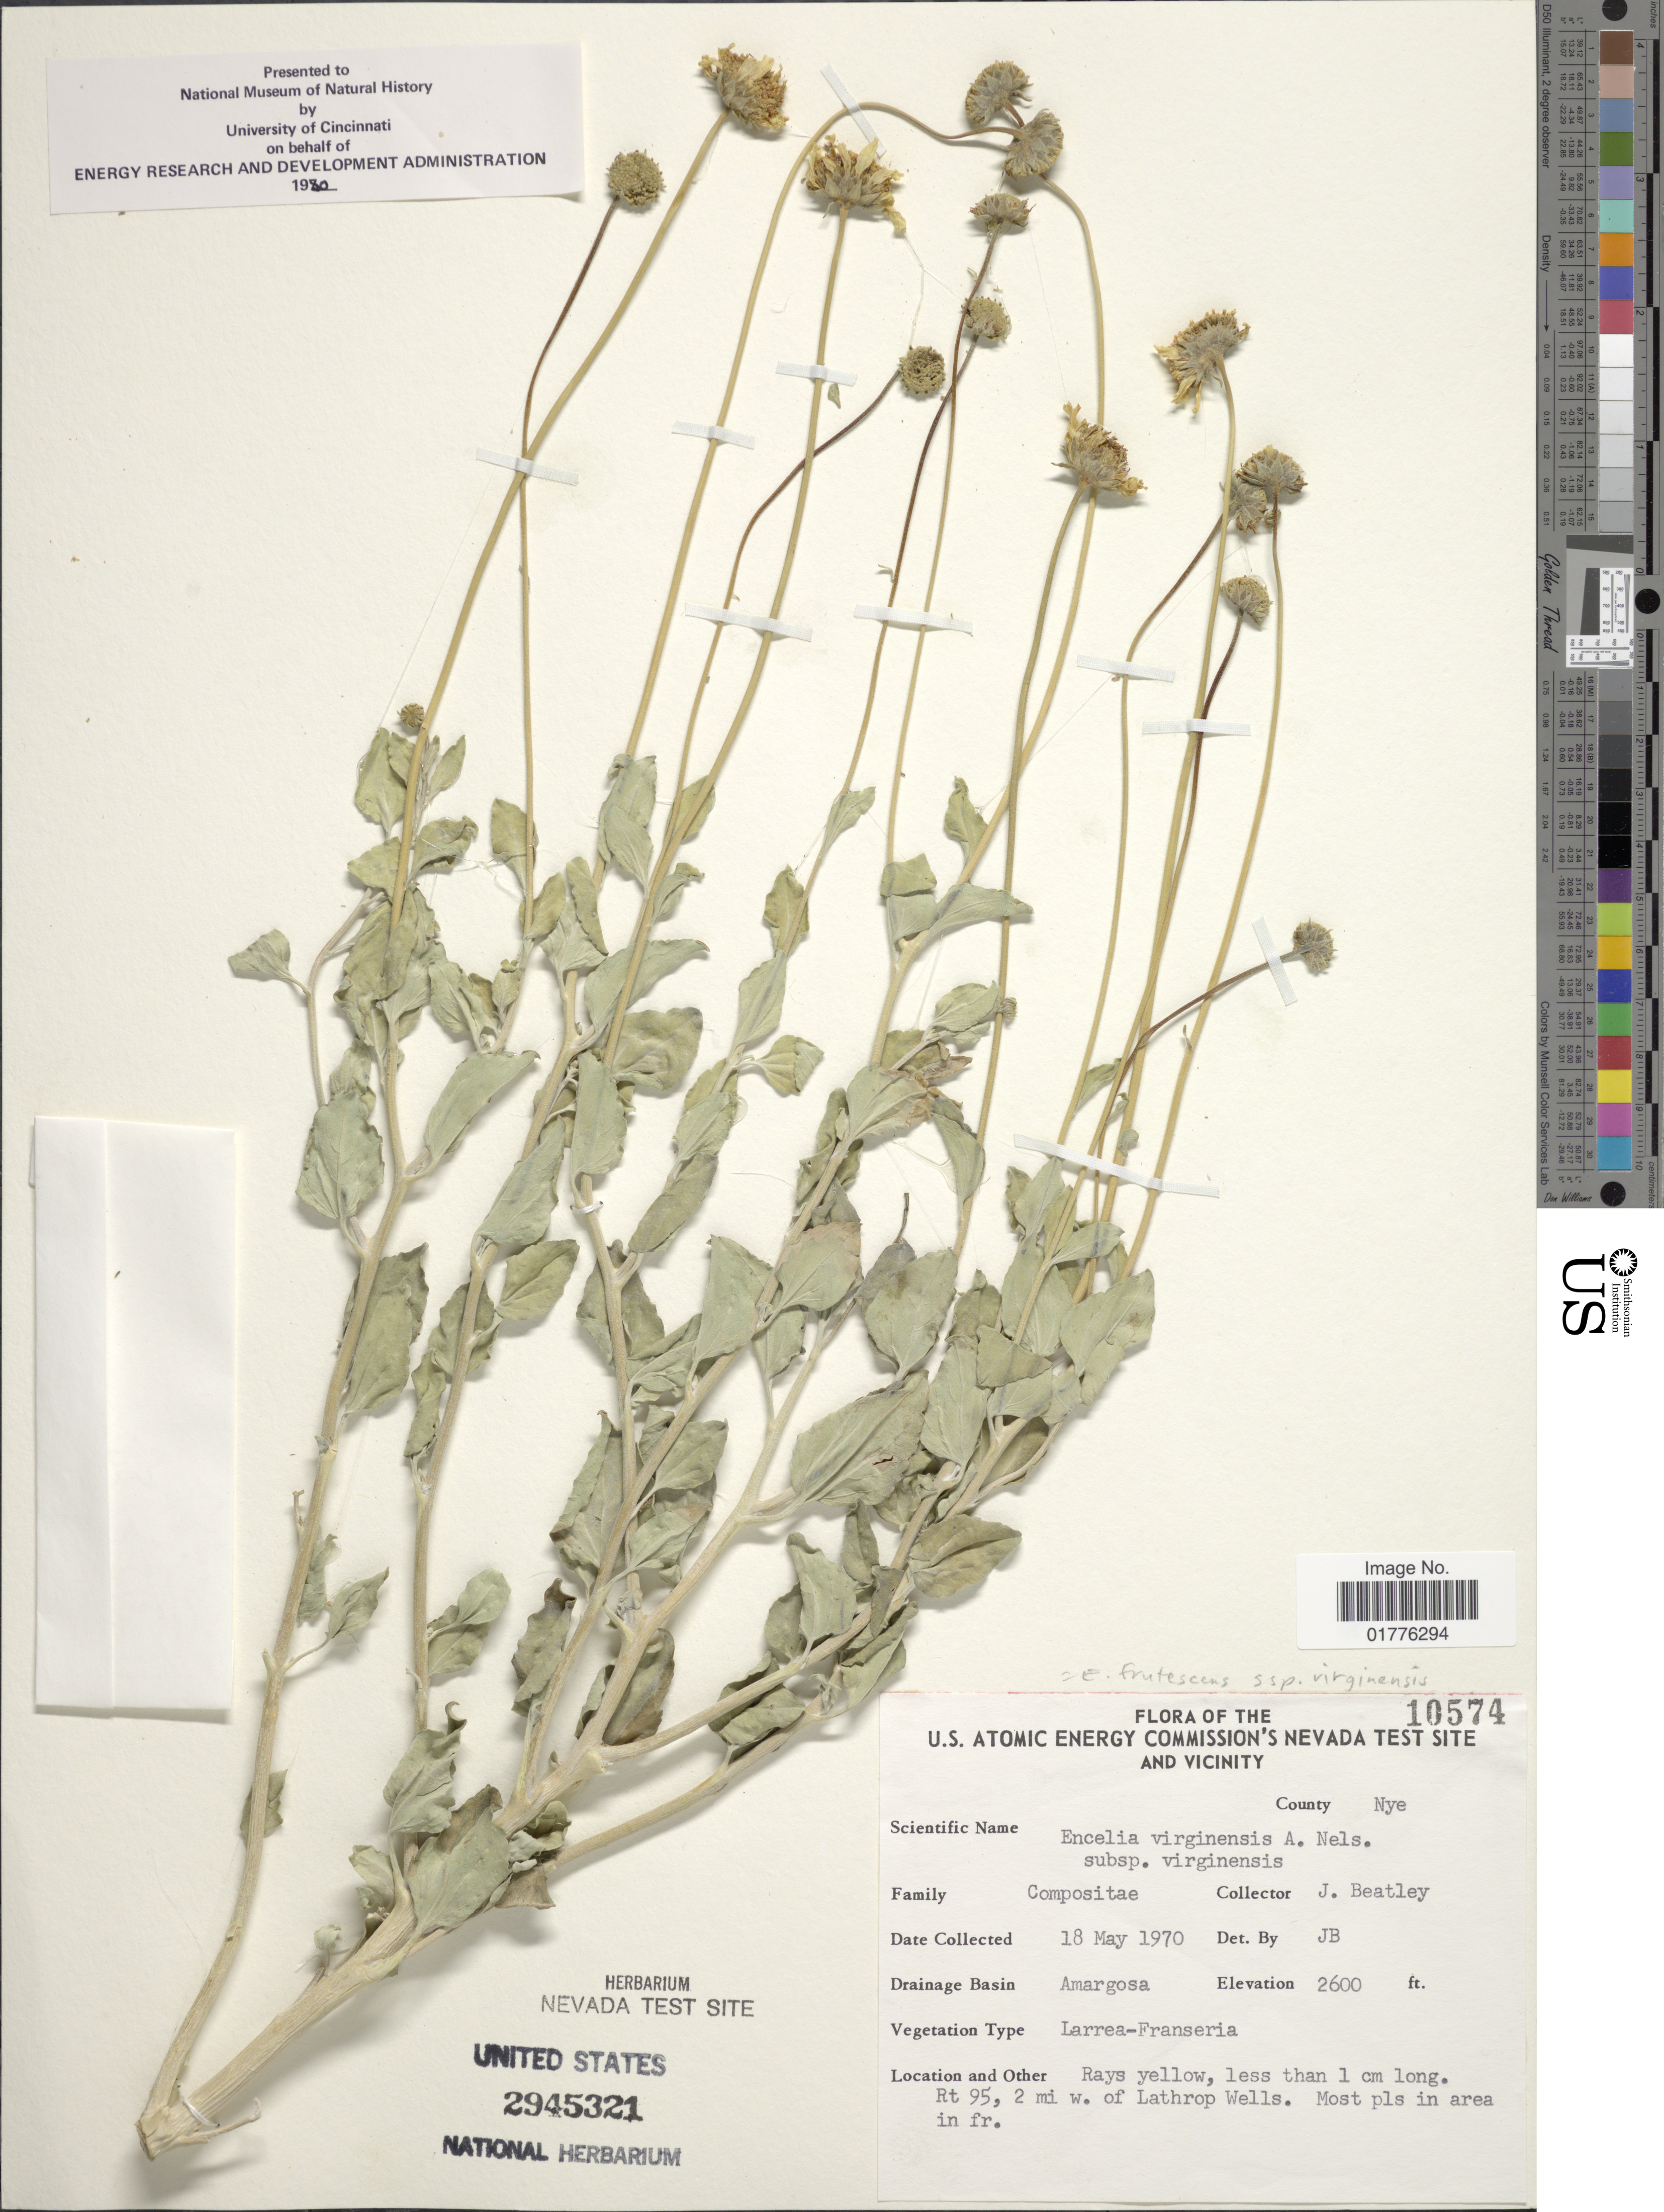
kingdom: Plantae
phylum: Tracheophyta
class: Magnoliopsida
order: Asterales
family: Asteraceae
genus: Encelia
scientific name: Encelia frutescens var. virginensis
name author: (A. Nelson) S.F. Blake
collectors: J. C. Beatley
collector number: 10574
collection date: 1970-05-18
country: United States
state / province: Nevada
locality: U. S. Atomic Energy Commission's Nevada Test Site and Vicinity, County Nye, Amargosa, Rt 95m, 2 mi w. of Lathrop Wells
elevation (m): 792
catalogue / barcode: US 2945321